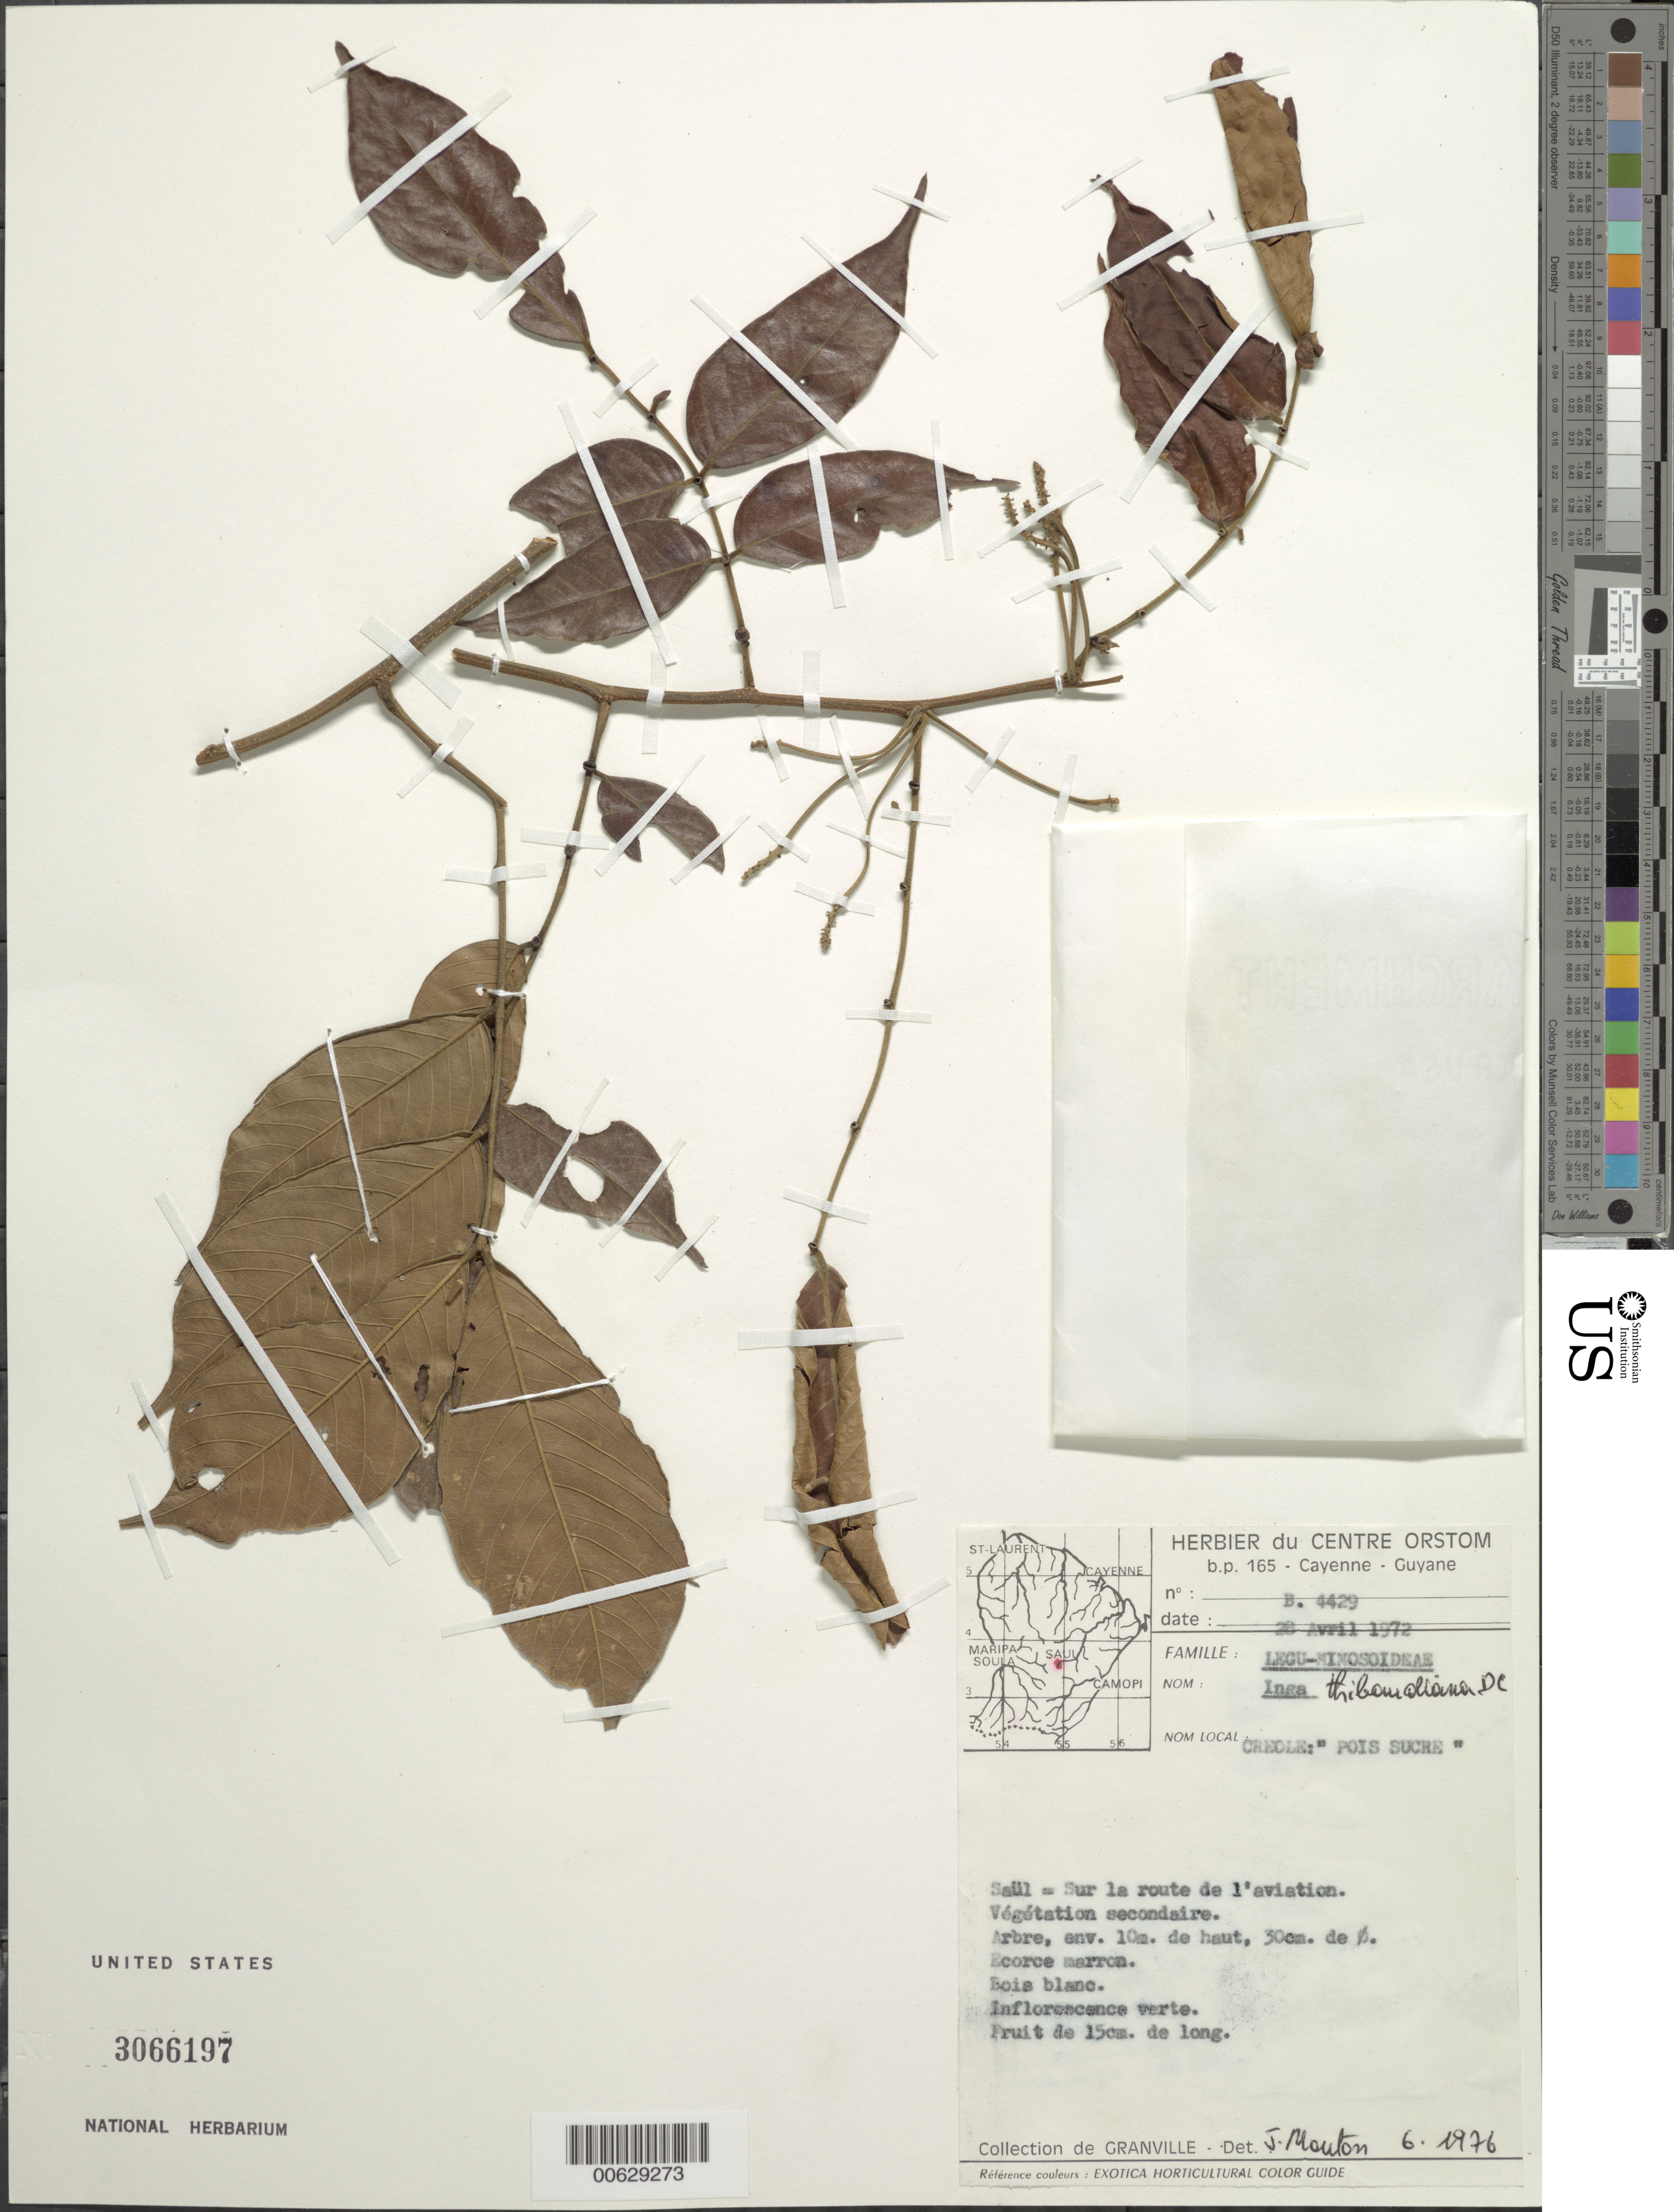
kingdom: Plantae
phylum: Tracheophyta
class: Magnoliopsida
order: Fabales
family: Fabaceae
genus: Inga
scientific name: Inga thibaudiana subsp. thibaudiana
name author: DC.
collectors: J.-J. de Granville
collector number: B 4429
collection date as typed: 28-Apr-70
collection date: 1970-04-28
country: French Guiana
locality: Saül, sur la route de l'aviation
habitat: Vegetation secondaire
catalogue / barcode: US 3066197